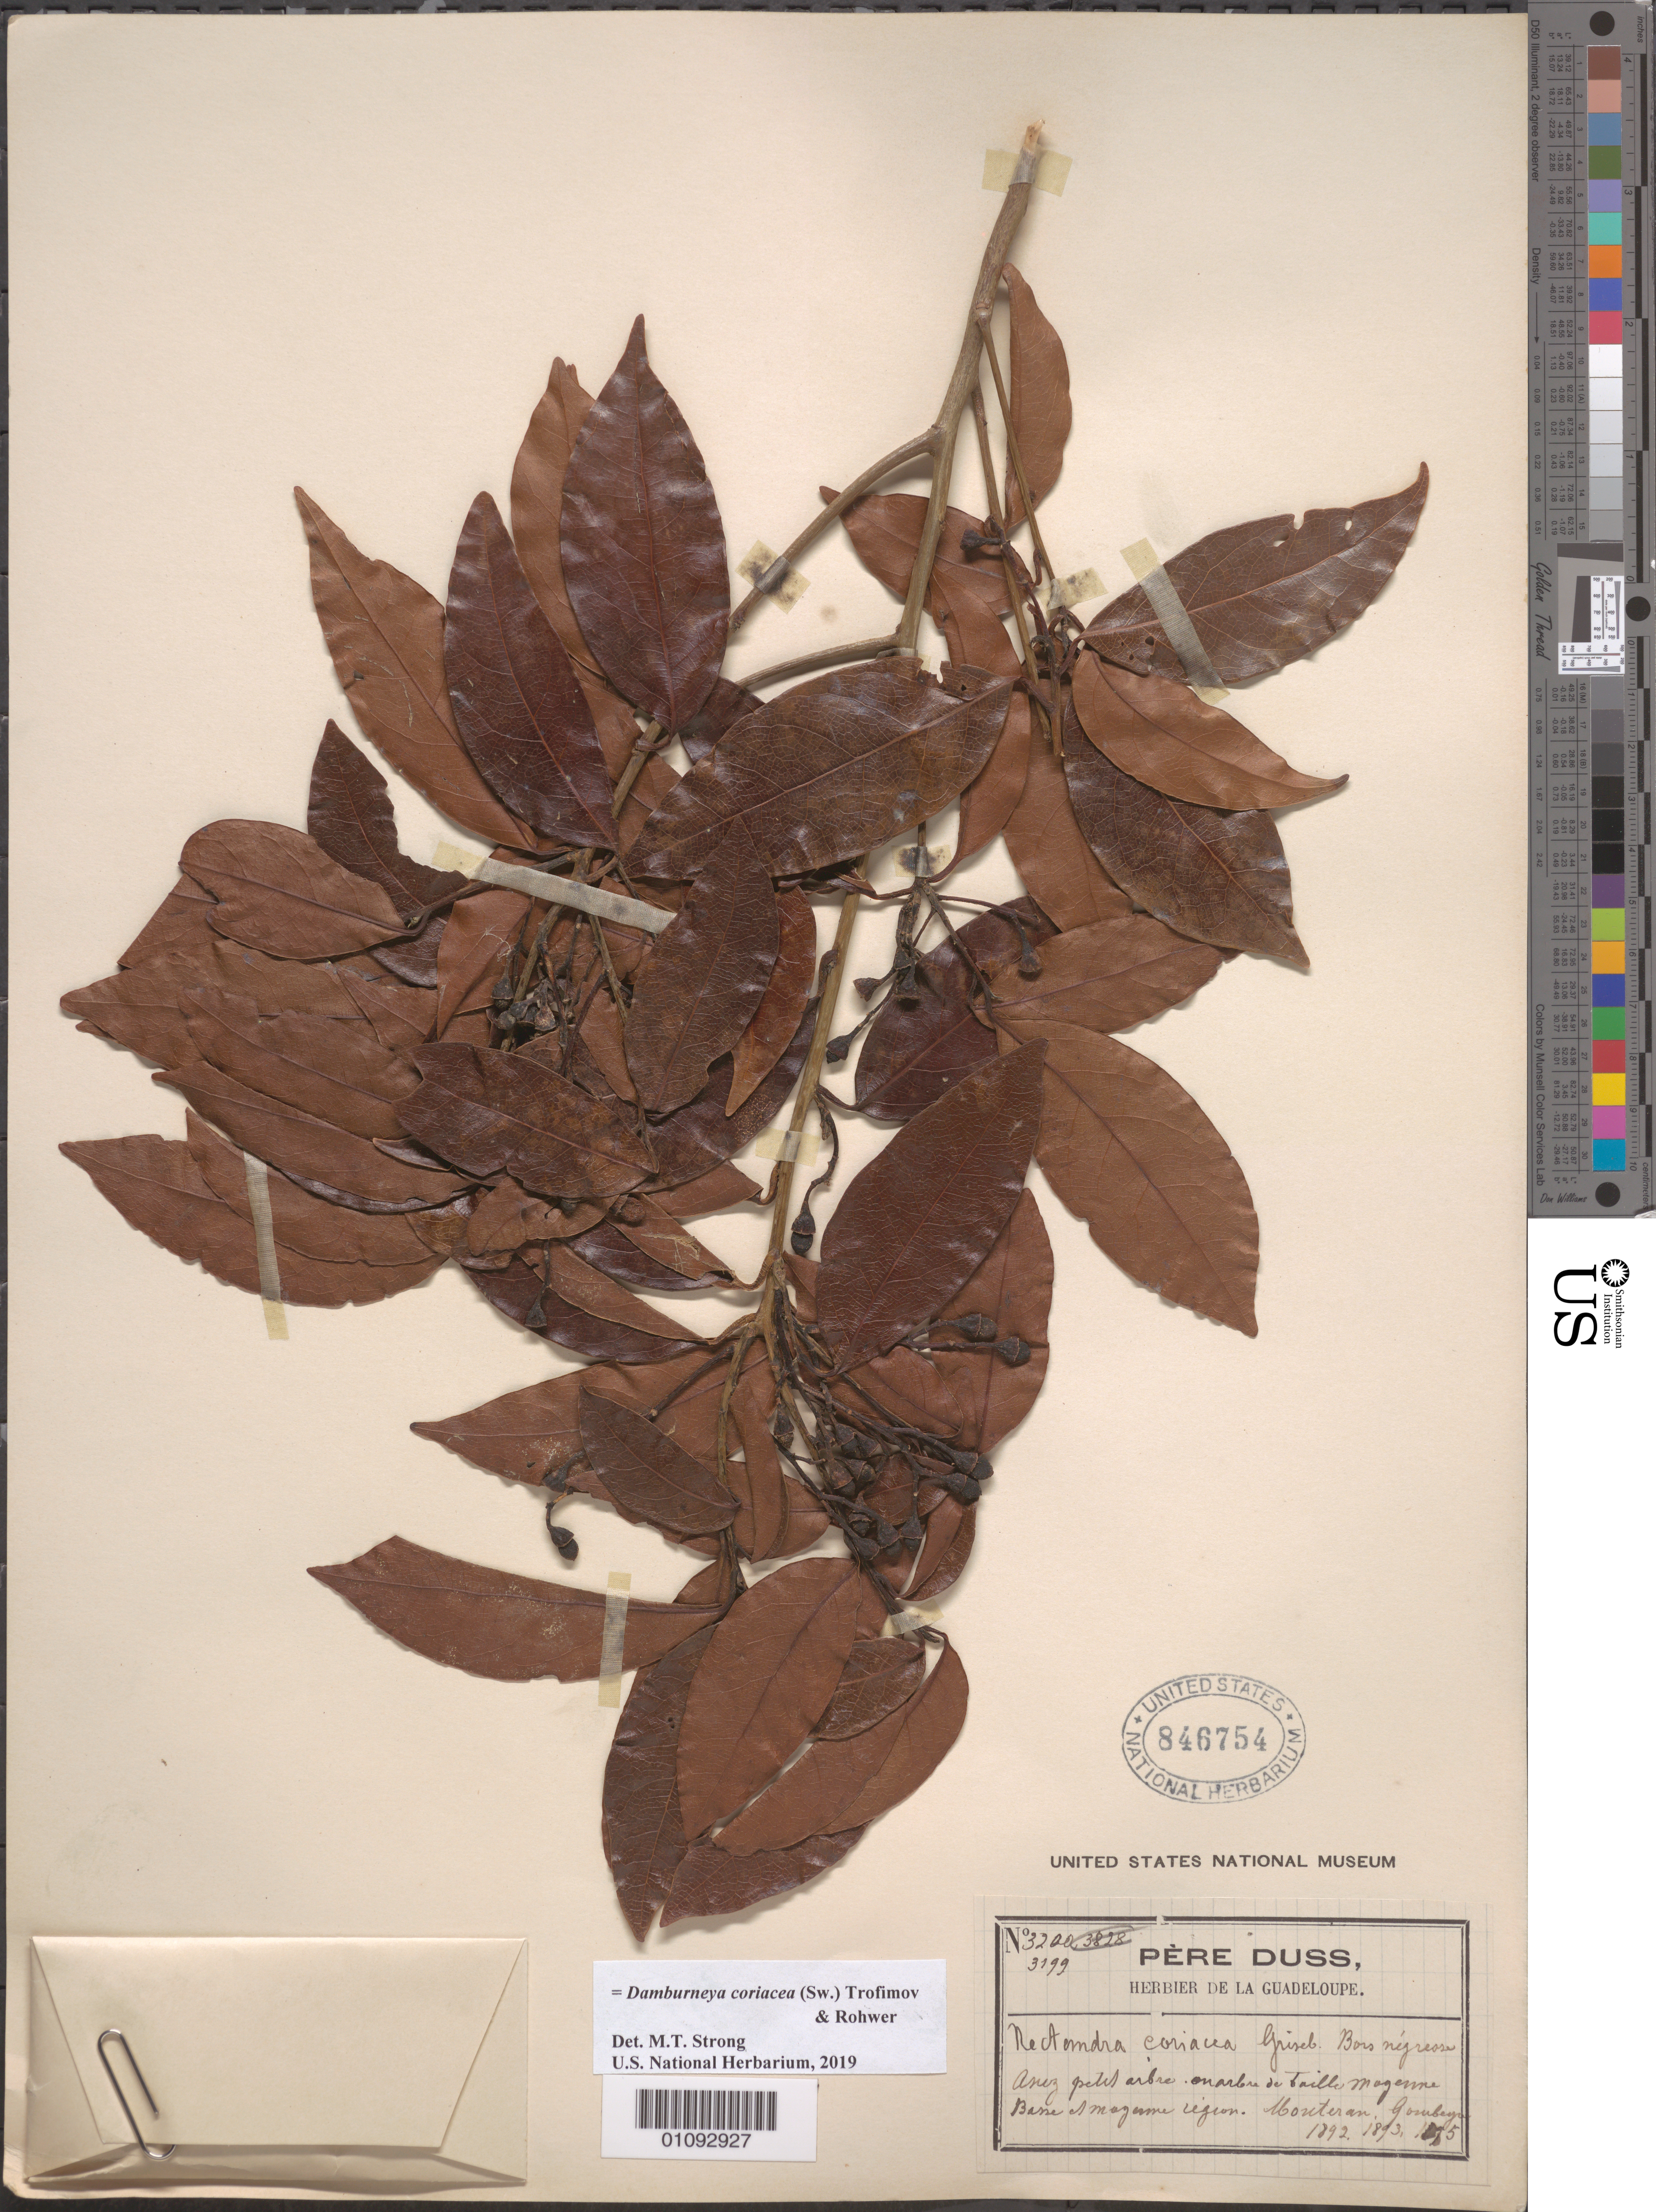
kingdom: Plantae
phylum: Tracheophyta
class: Magnoliopsida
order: Laurales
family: Lauraceae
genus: Damburneya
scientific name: Damburneya coriacea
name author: (Sw.) Trofimov & Rohwer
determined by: Strong, M. T., (US), Smithsonian Institution - National Museum of Natural History (UNITED STATES)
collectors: Père Duss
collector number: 3199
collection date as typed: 1892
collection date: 1892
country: Guadeloupe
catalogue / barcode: US 846754